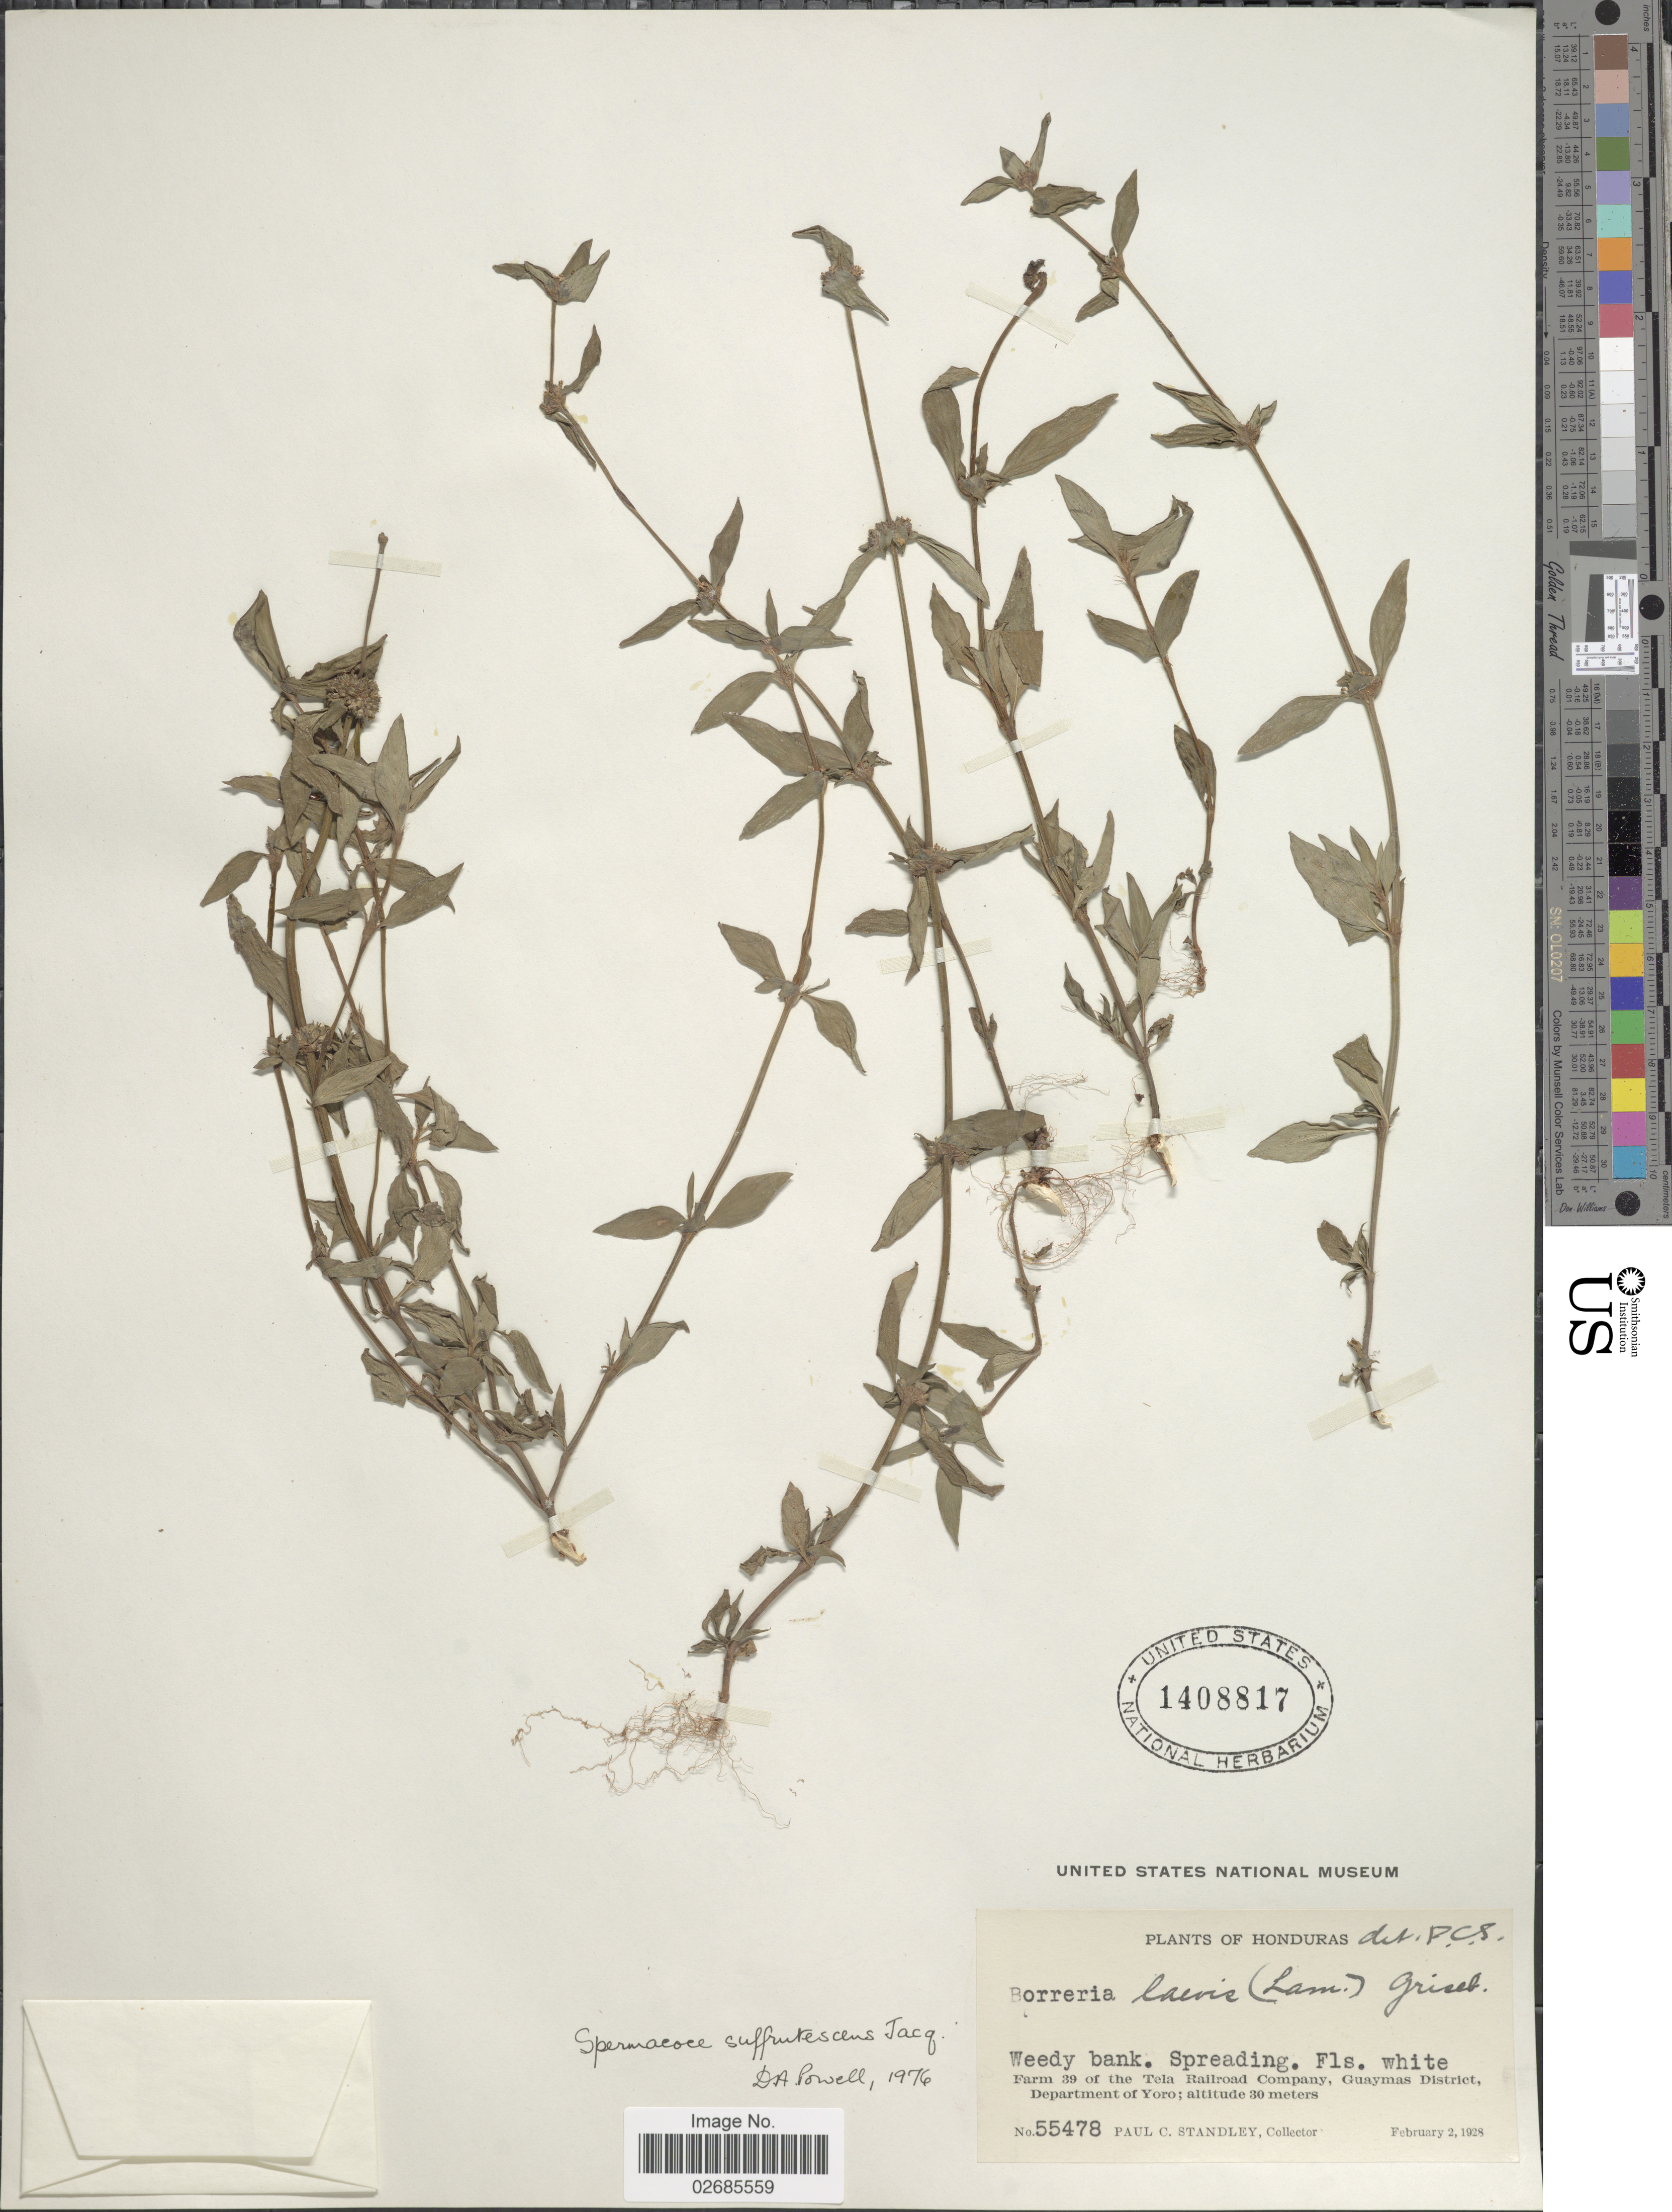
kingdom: Plantae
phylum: Tracheophyta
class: Magnoliopsida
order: Gentianales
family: Rubiaceae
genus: Borreria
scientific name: Borreria assurgens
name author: (Ruiz & Pav.) Griseb.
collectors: P. C. Standley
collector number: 55478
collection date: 1928-02-02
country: Honduras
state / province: Yoro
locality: Farm 39 of the Tela Railroad Company, Guaymas District, Department of Yoro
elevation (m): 30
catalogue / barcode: US 1408817